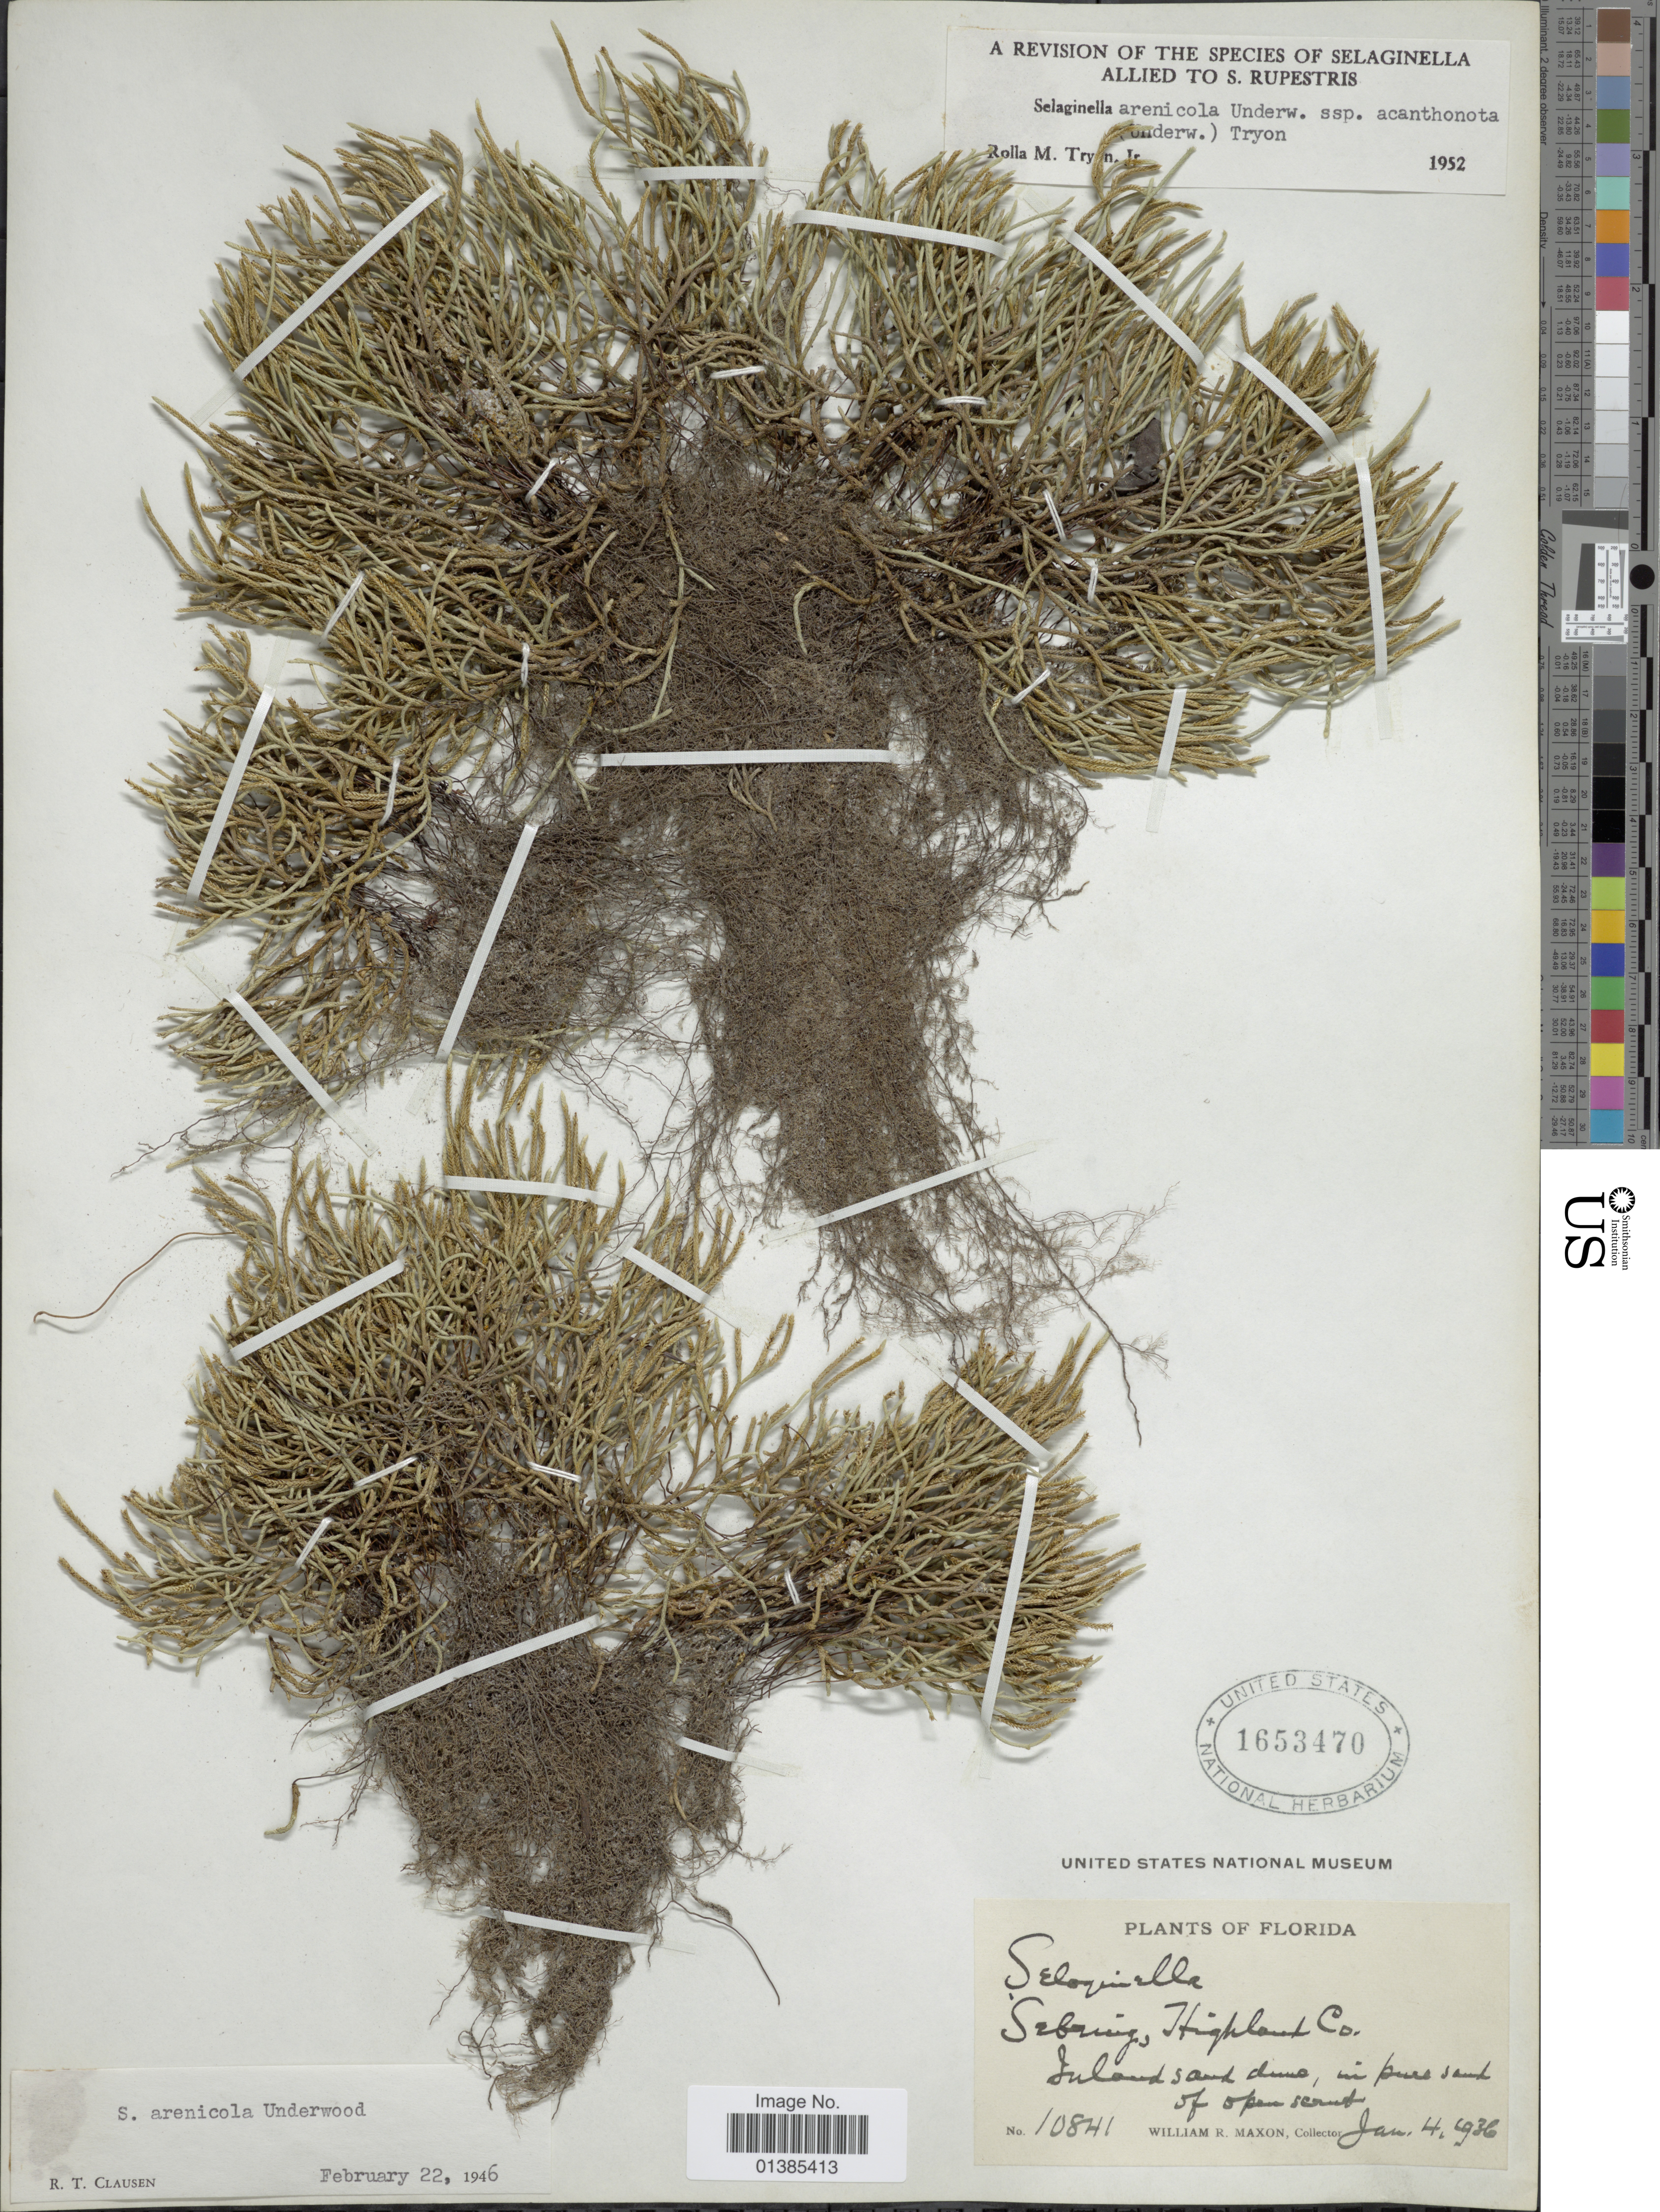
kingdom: Plantae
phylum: Tracheophyta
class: Lycopodiopsida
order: Selaginellales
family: Selaginellaceae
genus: Selaginella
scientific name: Selaginella arenicola subsp. acanthonota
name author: (Underw.) R.M. Tryon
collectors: W. R. Maxon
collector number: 10841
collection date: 1936-01-04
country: United States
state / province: Florida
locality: Sebring, Highland Co.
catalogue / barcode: US 1653470